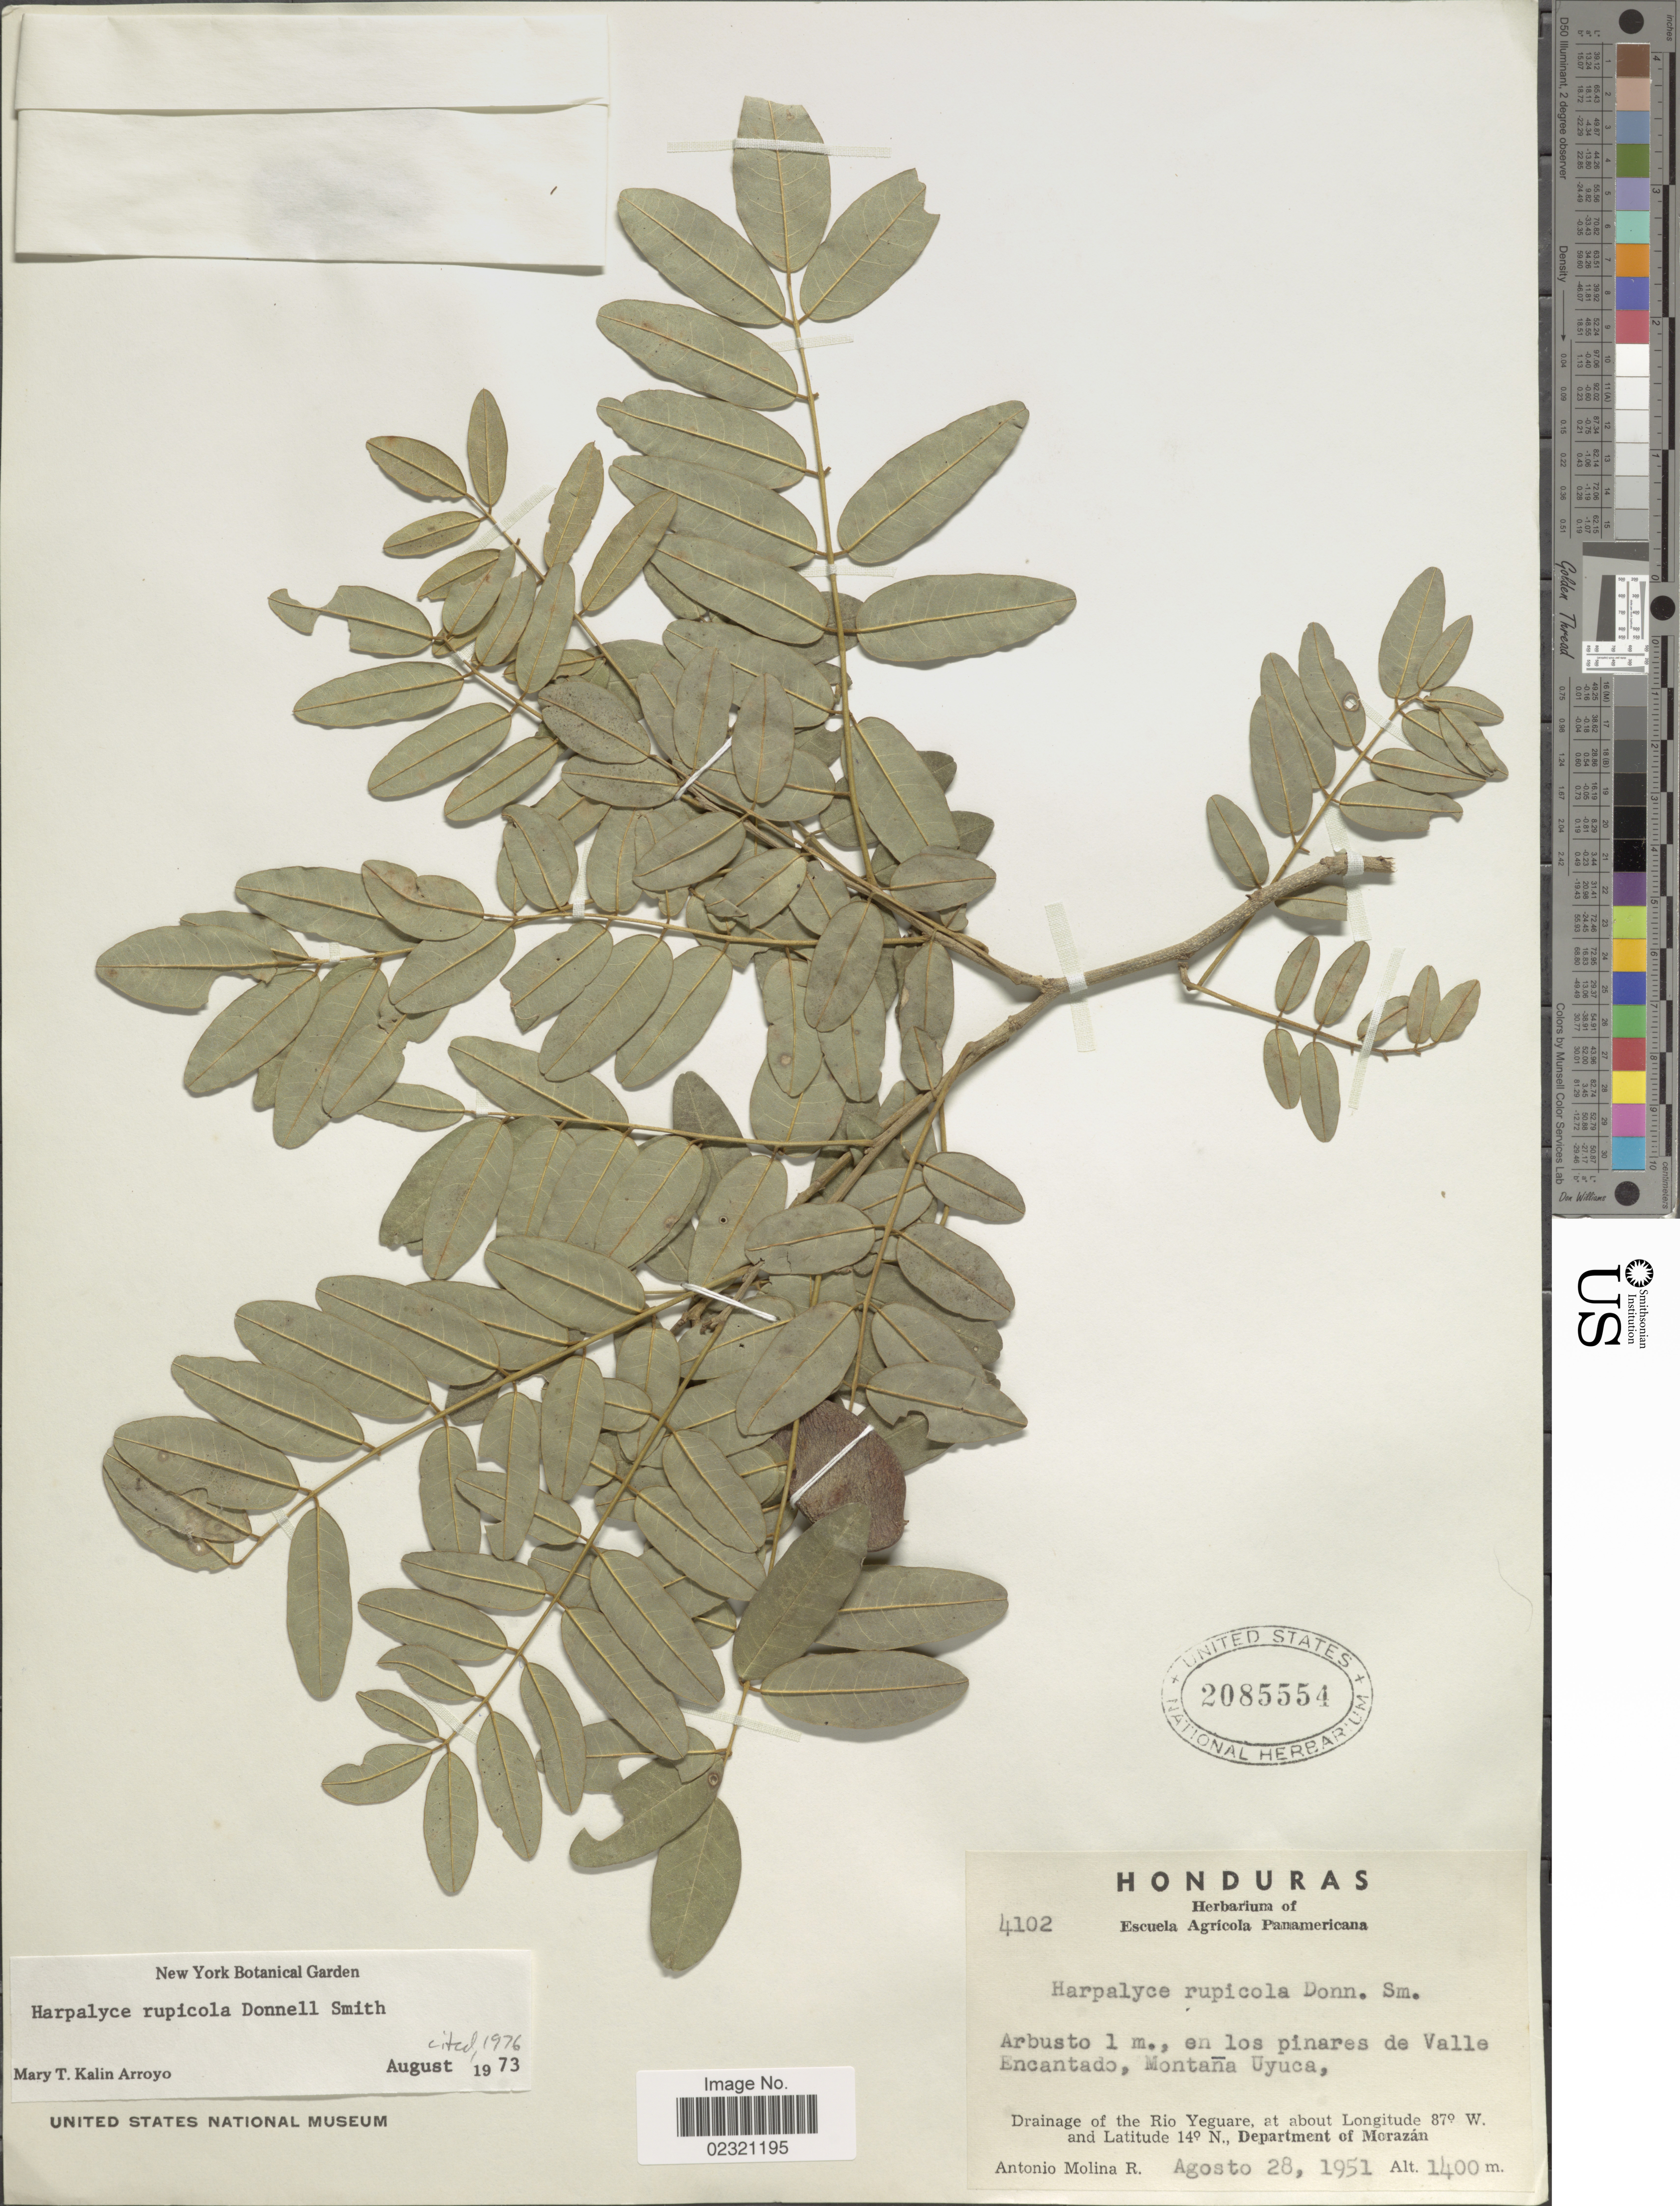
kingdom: Plantae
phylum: Tracheophyta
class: Magnoliopsida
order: Fabales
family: Fabaceae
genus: Harpalyce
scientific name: Harpalyce rupicola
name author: Donn. Sm.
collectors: A. Molina R.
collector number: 4102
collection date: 1951-08-28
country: Honduras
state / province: Fco. Morazán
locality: Drainage of the Rio Yeguare, en los pinares de Valle Encantado, Montan Uyuca. Dept. Morazon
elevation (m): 1400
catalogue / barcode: US 2085554